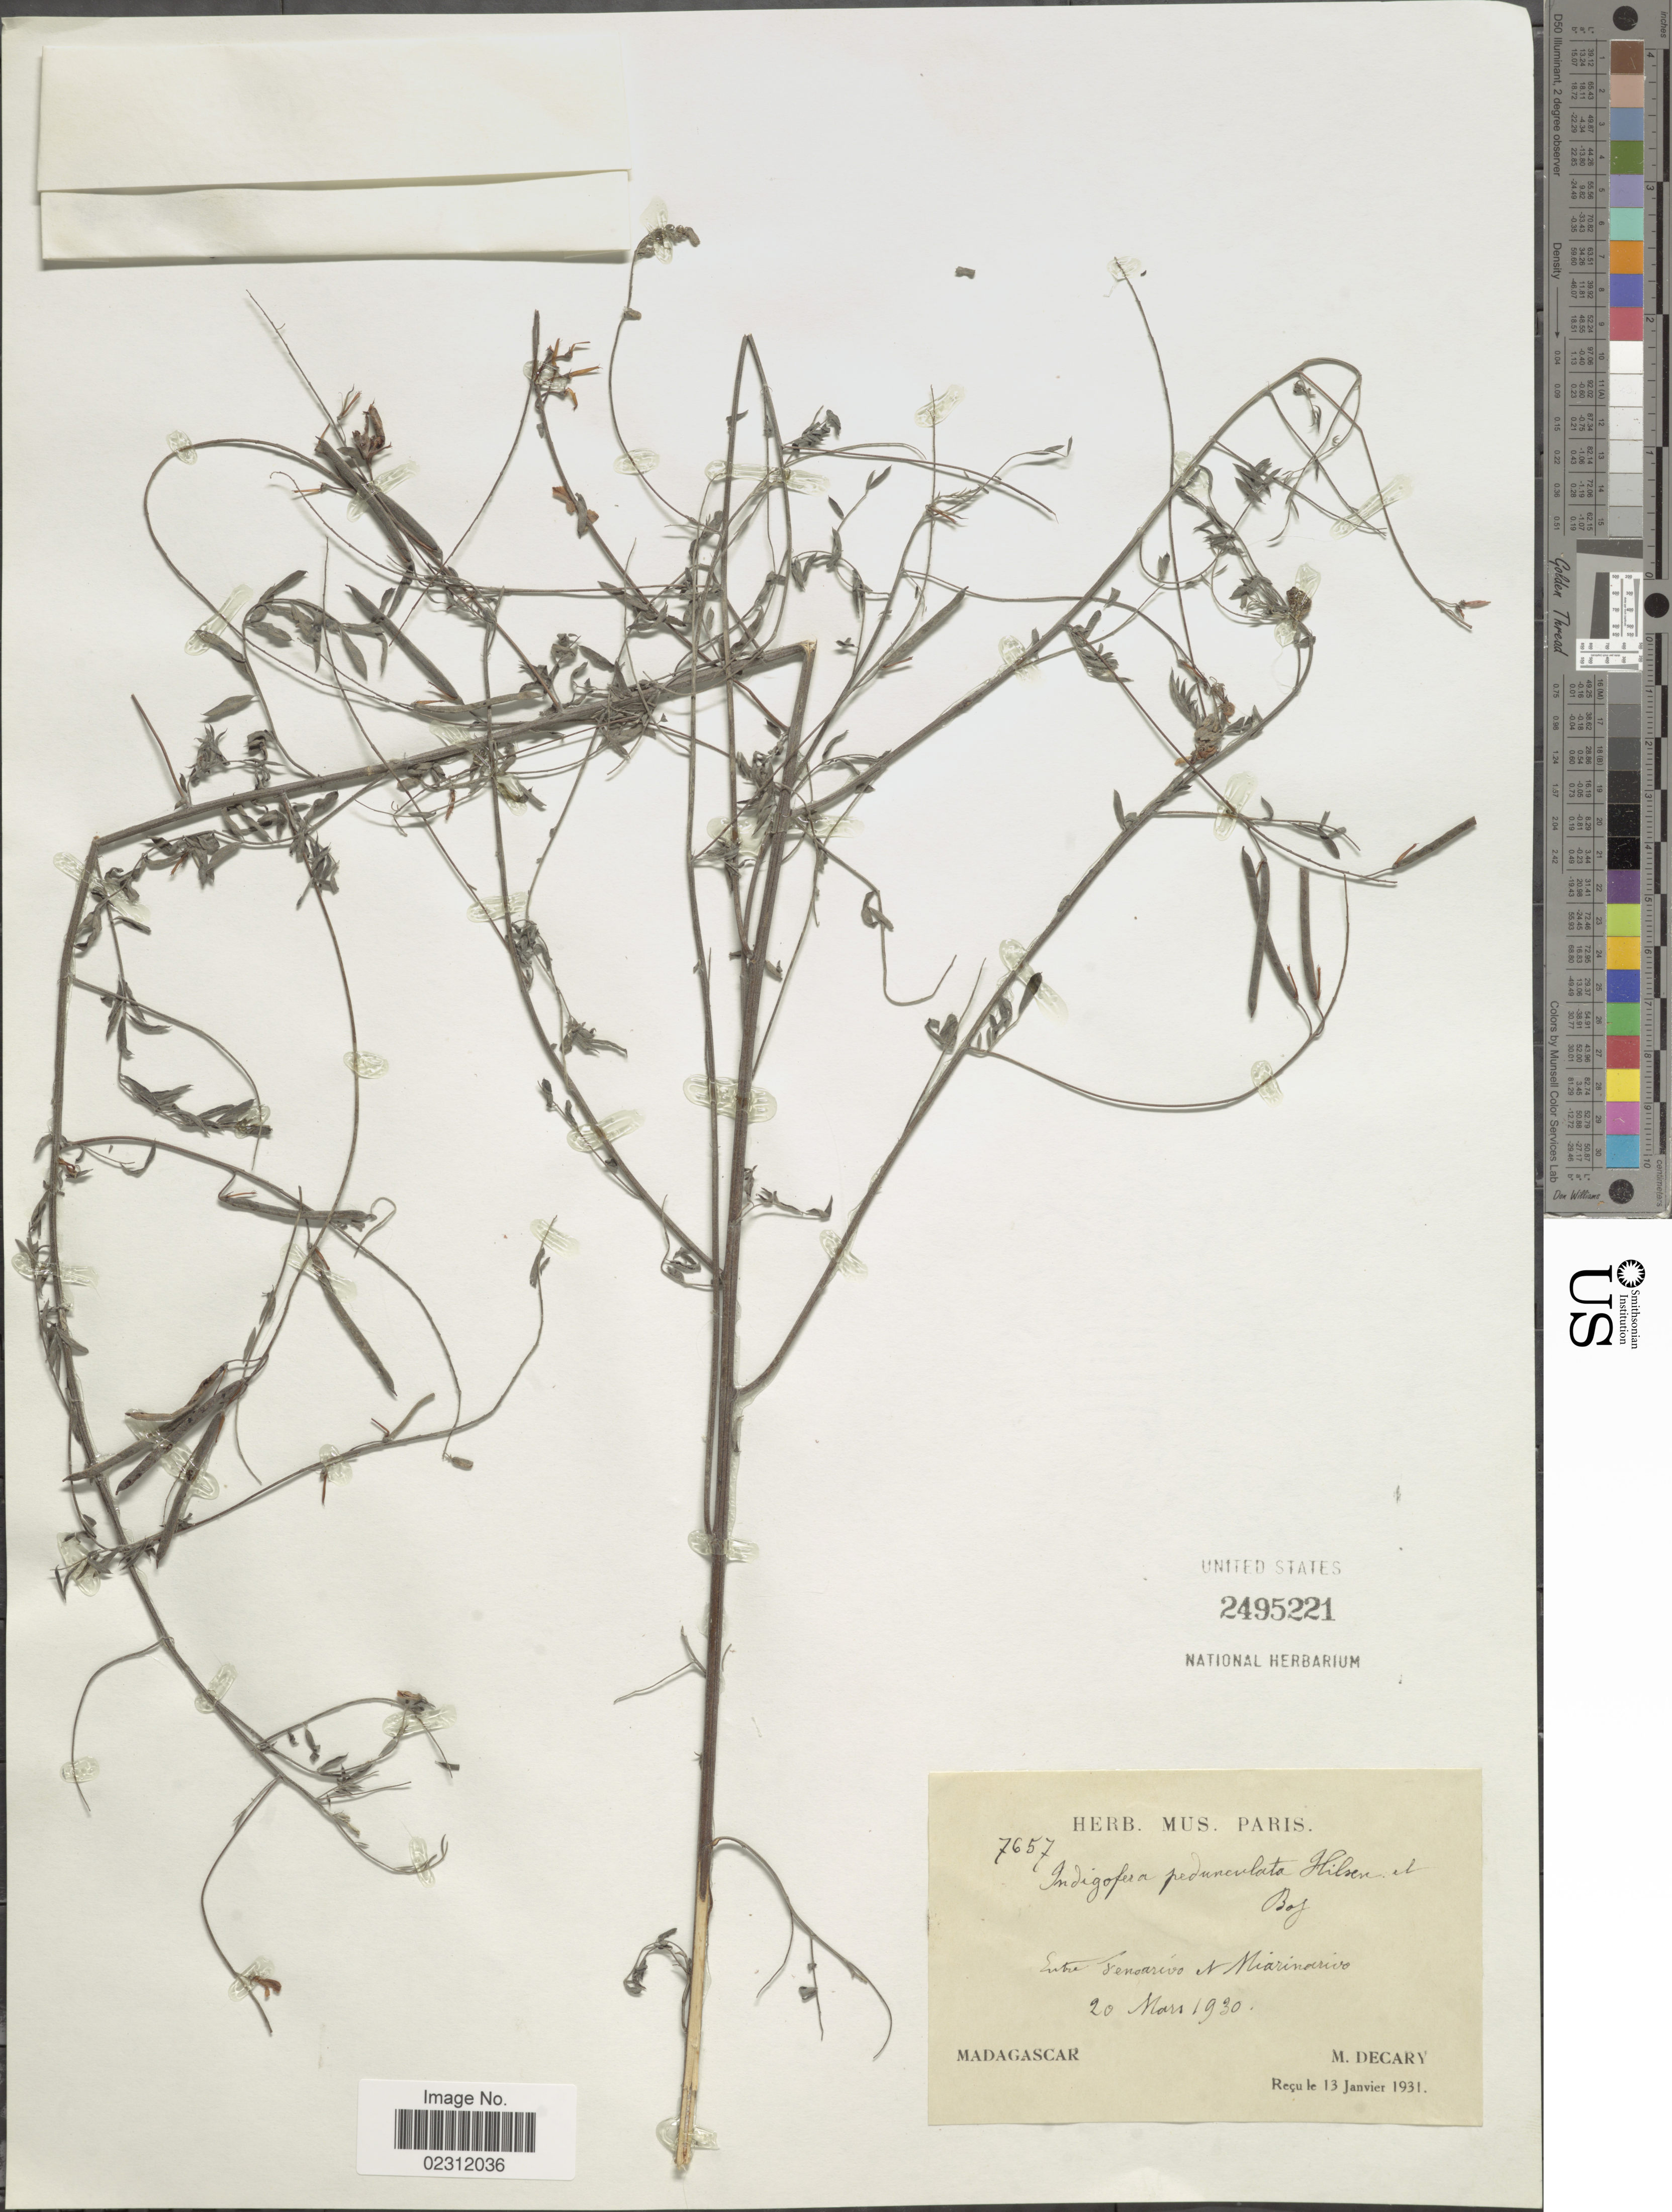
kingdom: Plantae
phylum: Tracheophyta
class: Magnoliopsida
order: Fabales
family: Fabaceae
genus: Indigofera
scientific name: Indigofera paucifolia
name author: Eckl. & Zeyh.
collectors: R. Decary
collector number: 7657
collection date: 1930-03-20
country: Madagascar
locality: Entre Fenoarivo et Miarinarivo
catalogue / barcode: US 2495221